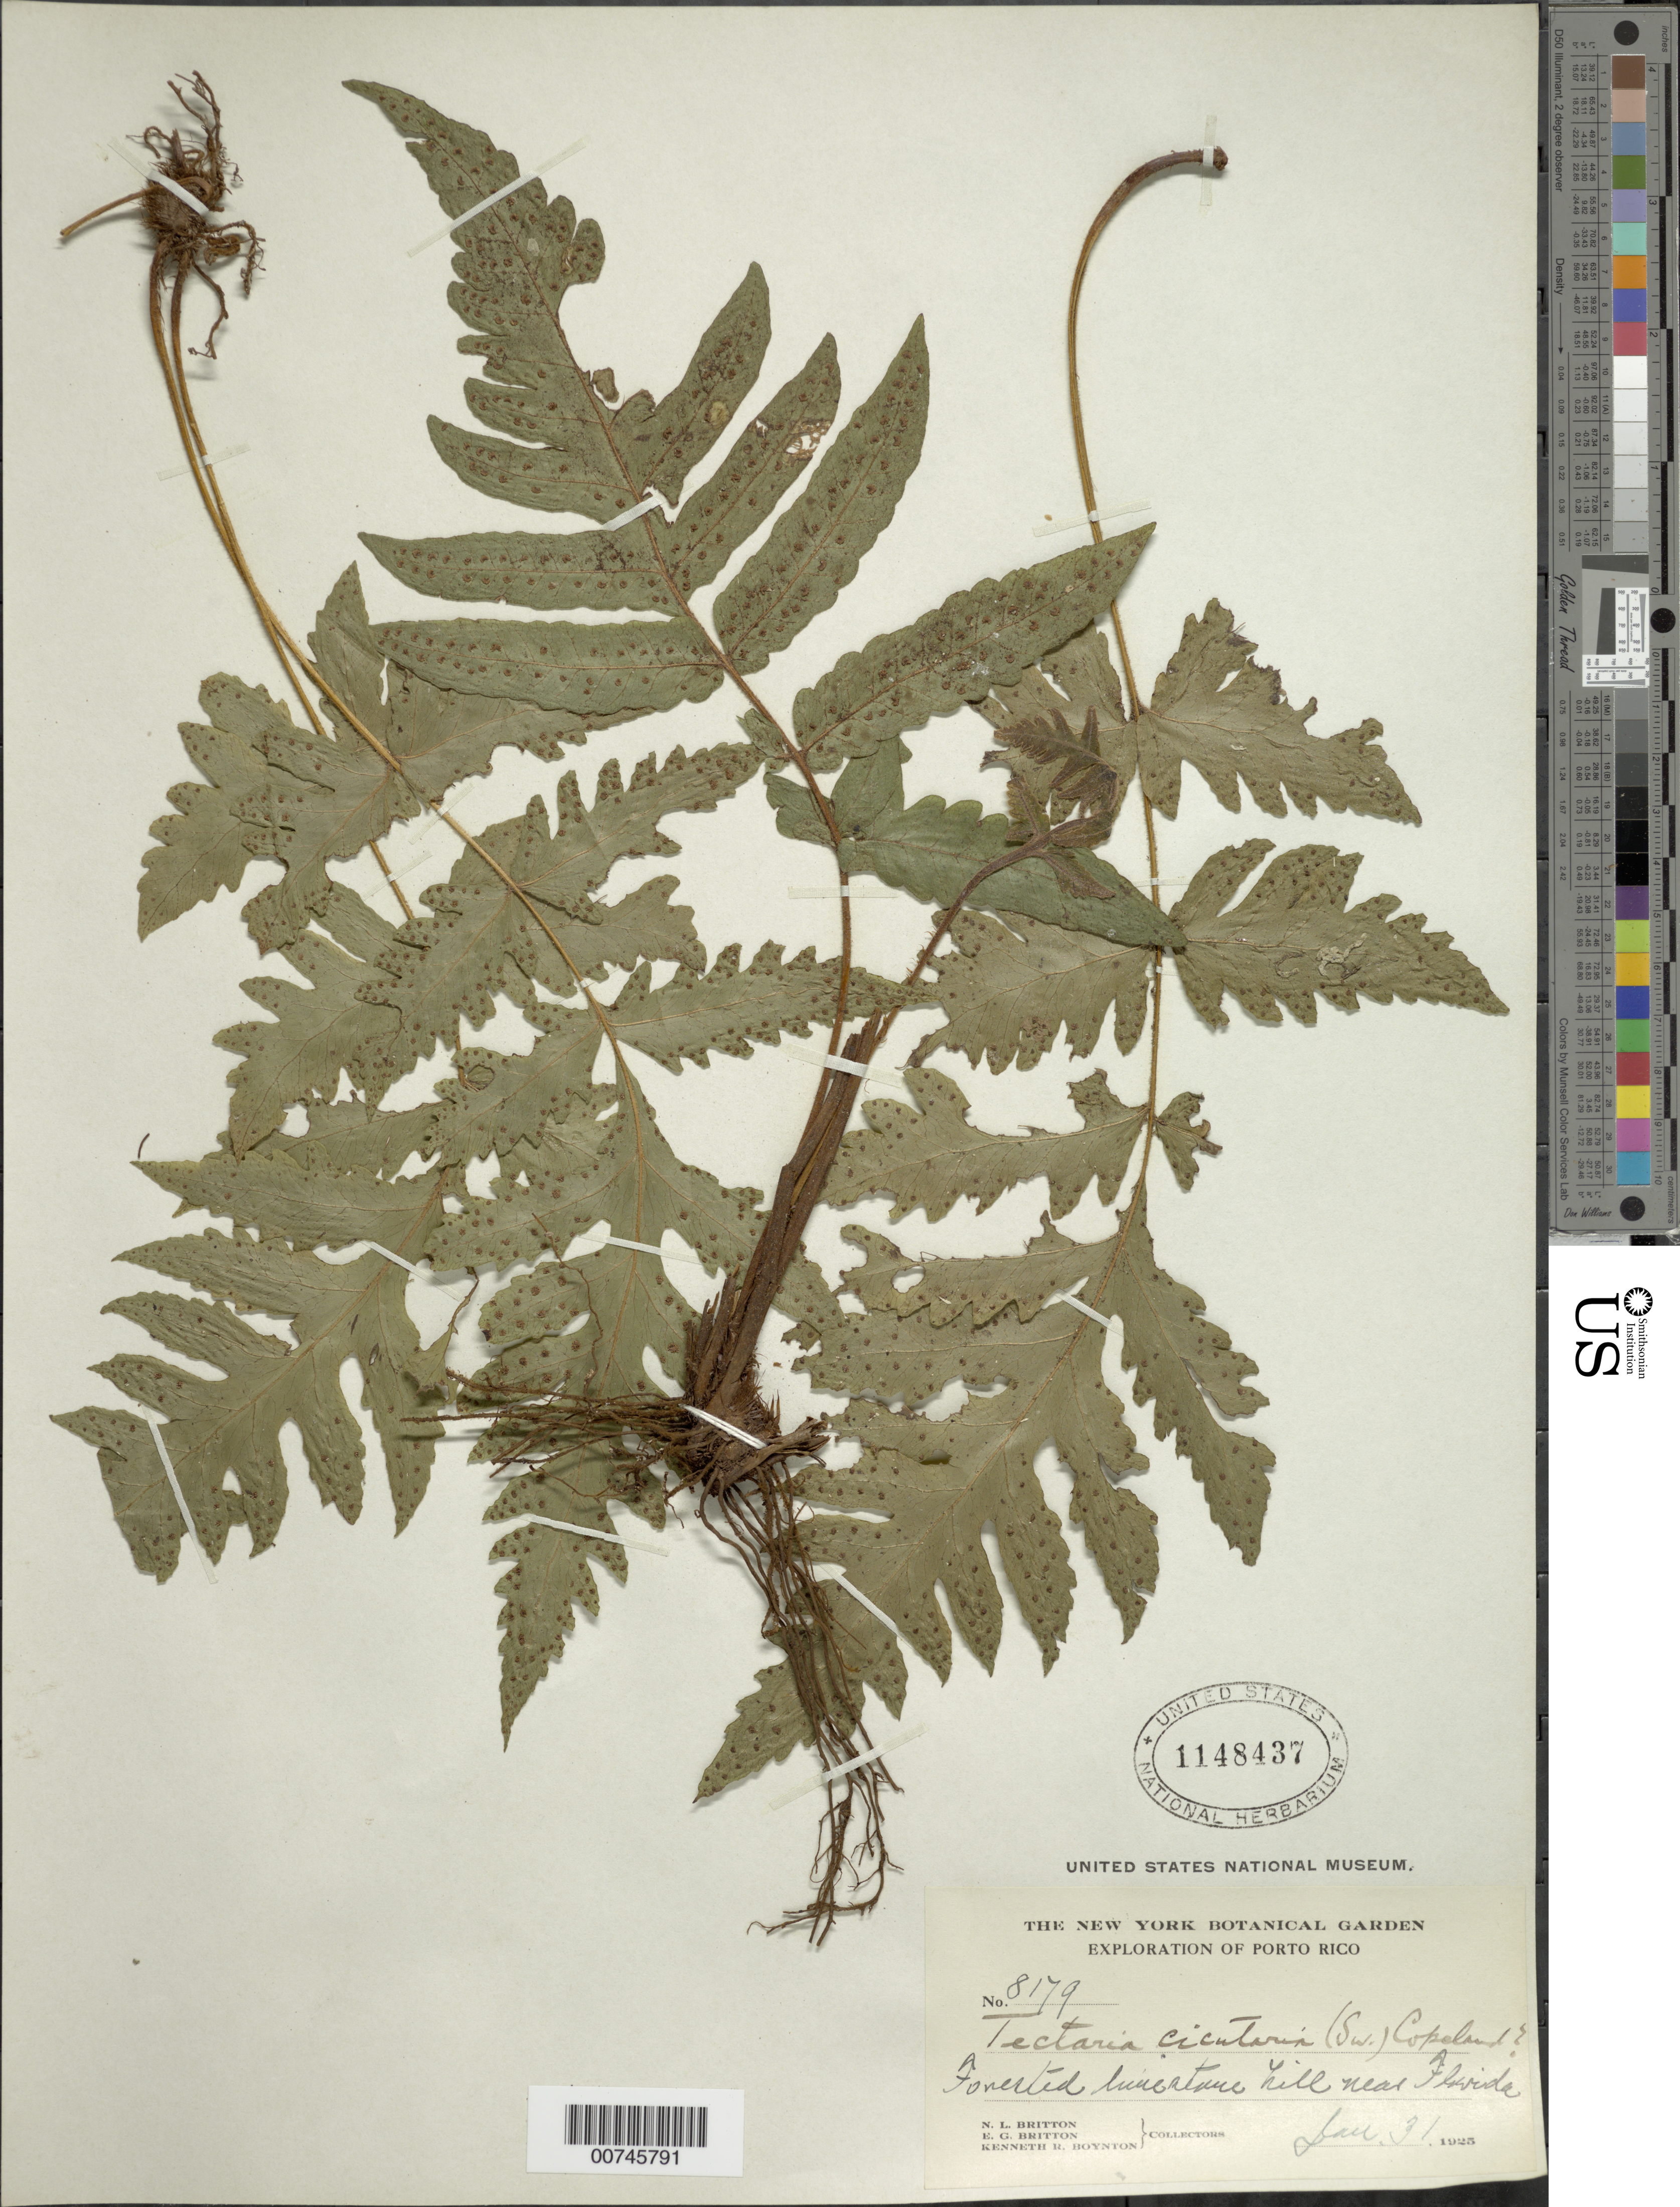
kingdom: Plantae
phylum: Tracheophyta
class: Polypodiopsida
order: Polypodiales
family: Tectariaceae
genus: Tectaria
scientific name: Tectaria cicutaria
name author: (L.) Copel.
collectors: N. Britton, E. G. Britton & K. Boyton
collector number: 8179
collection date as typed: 31 Jan 1925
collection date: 1925-01-31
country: Puerto Rico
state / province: Florida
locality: Near Florida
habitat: Forested limestone hill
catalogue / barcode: US 1148437